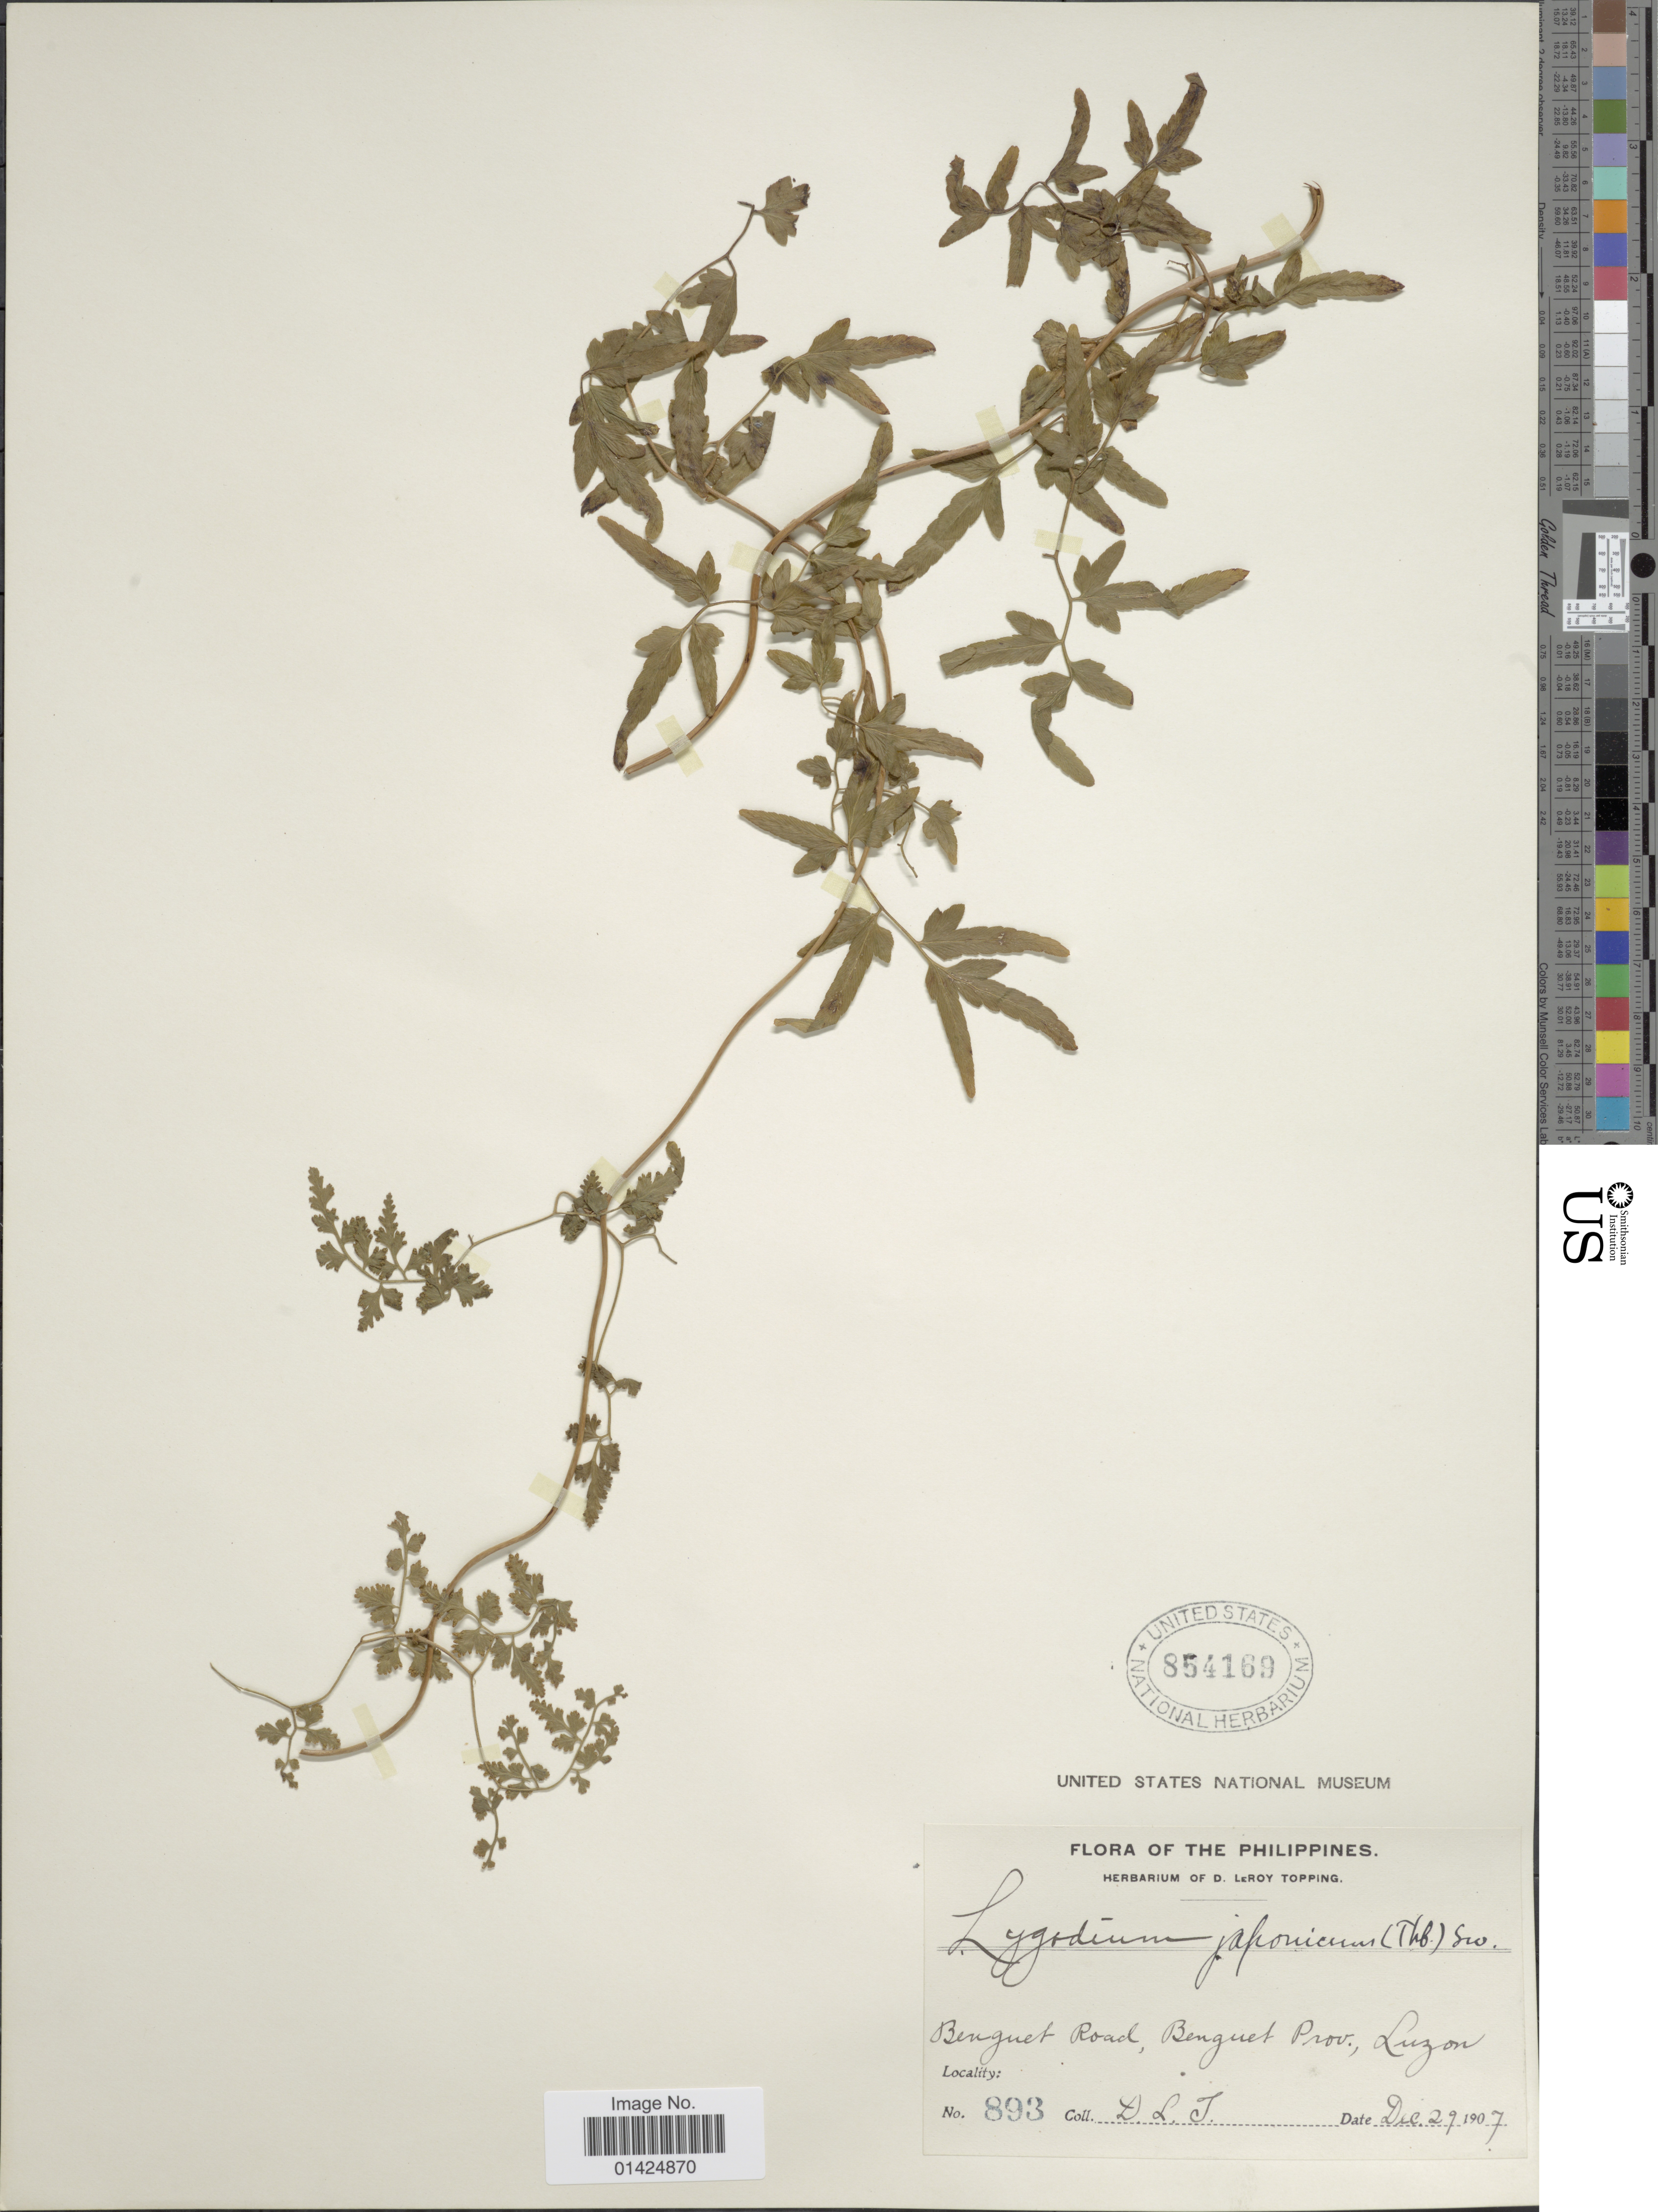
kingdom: Plantae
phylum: Tracheophyta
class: Polypodiopsida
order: Schizaeales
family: Lygodiaceae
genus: Lygodium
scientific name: Lygodium japonicum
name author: (Thunb.) Sw.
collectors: D. L. Topping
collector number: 893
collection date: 1907-12-02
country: Philippines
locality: Benguet Road, Benguet Prov., Luzon.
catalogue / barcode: US 854169